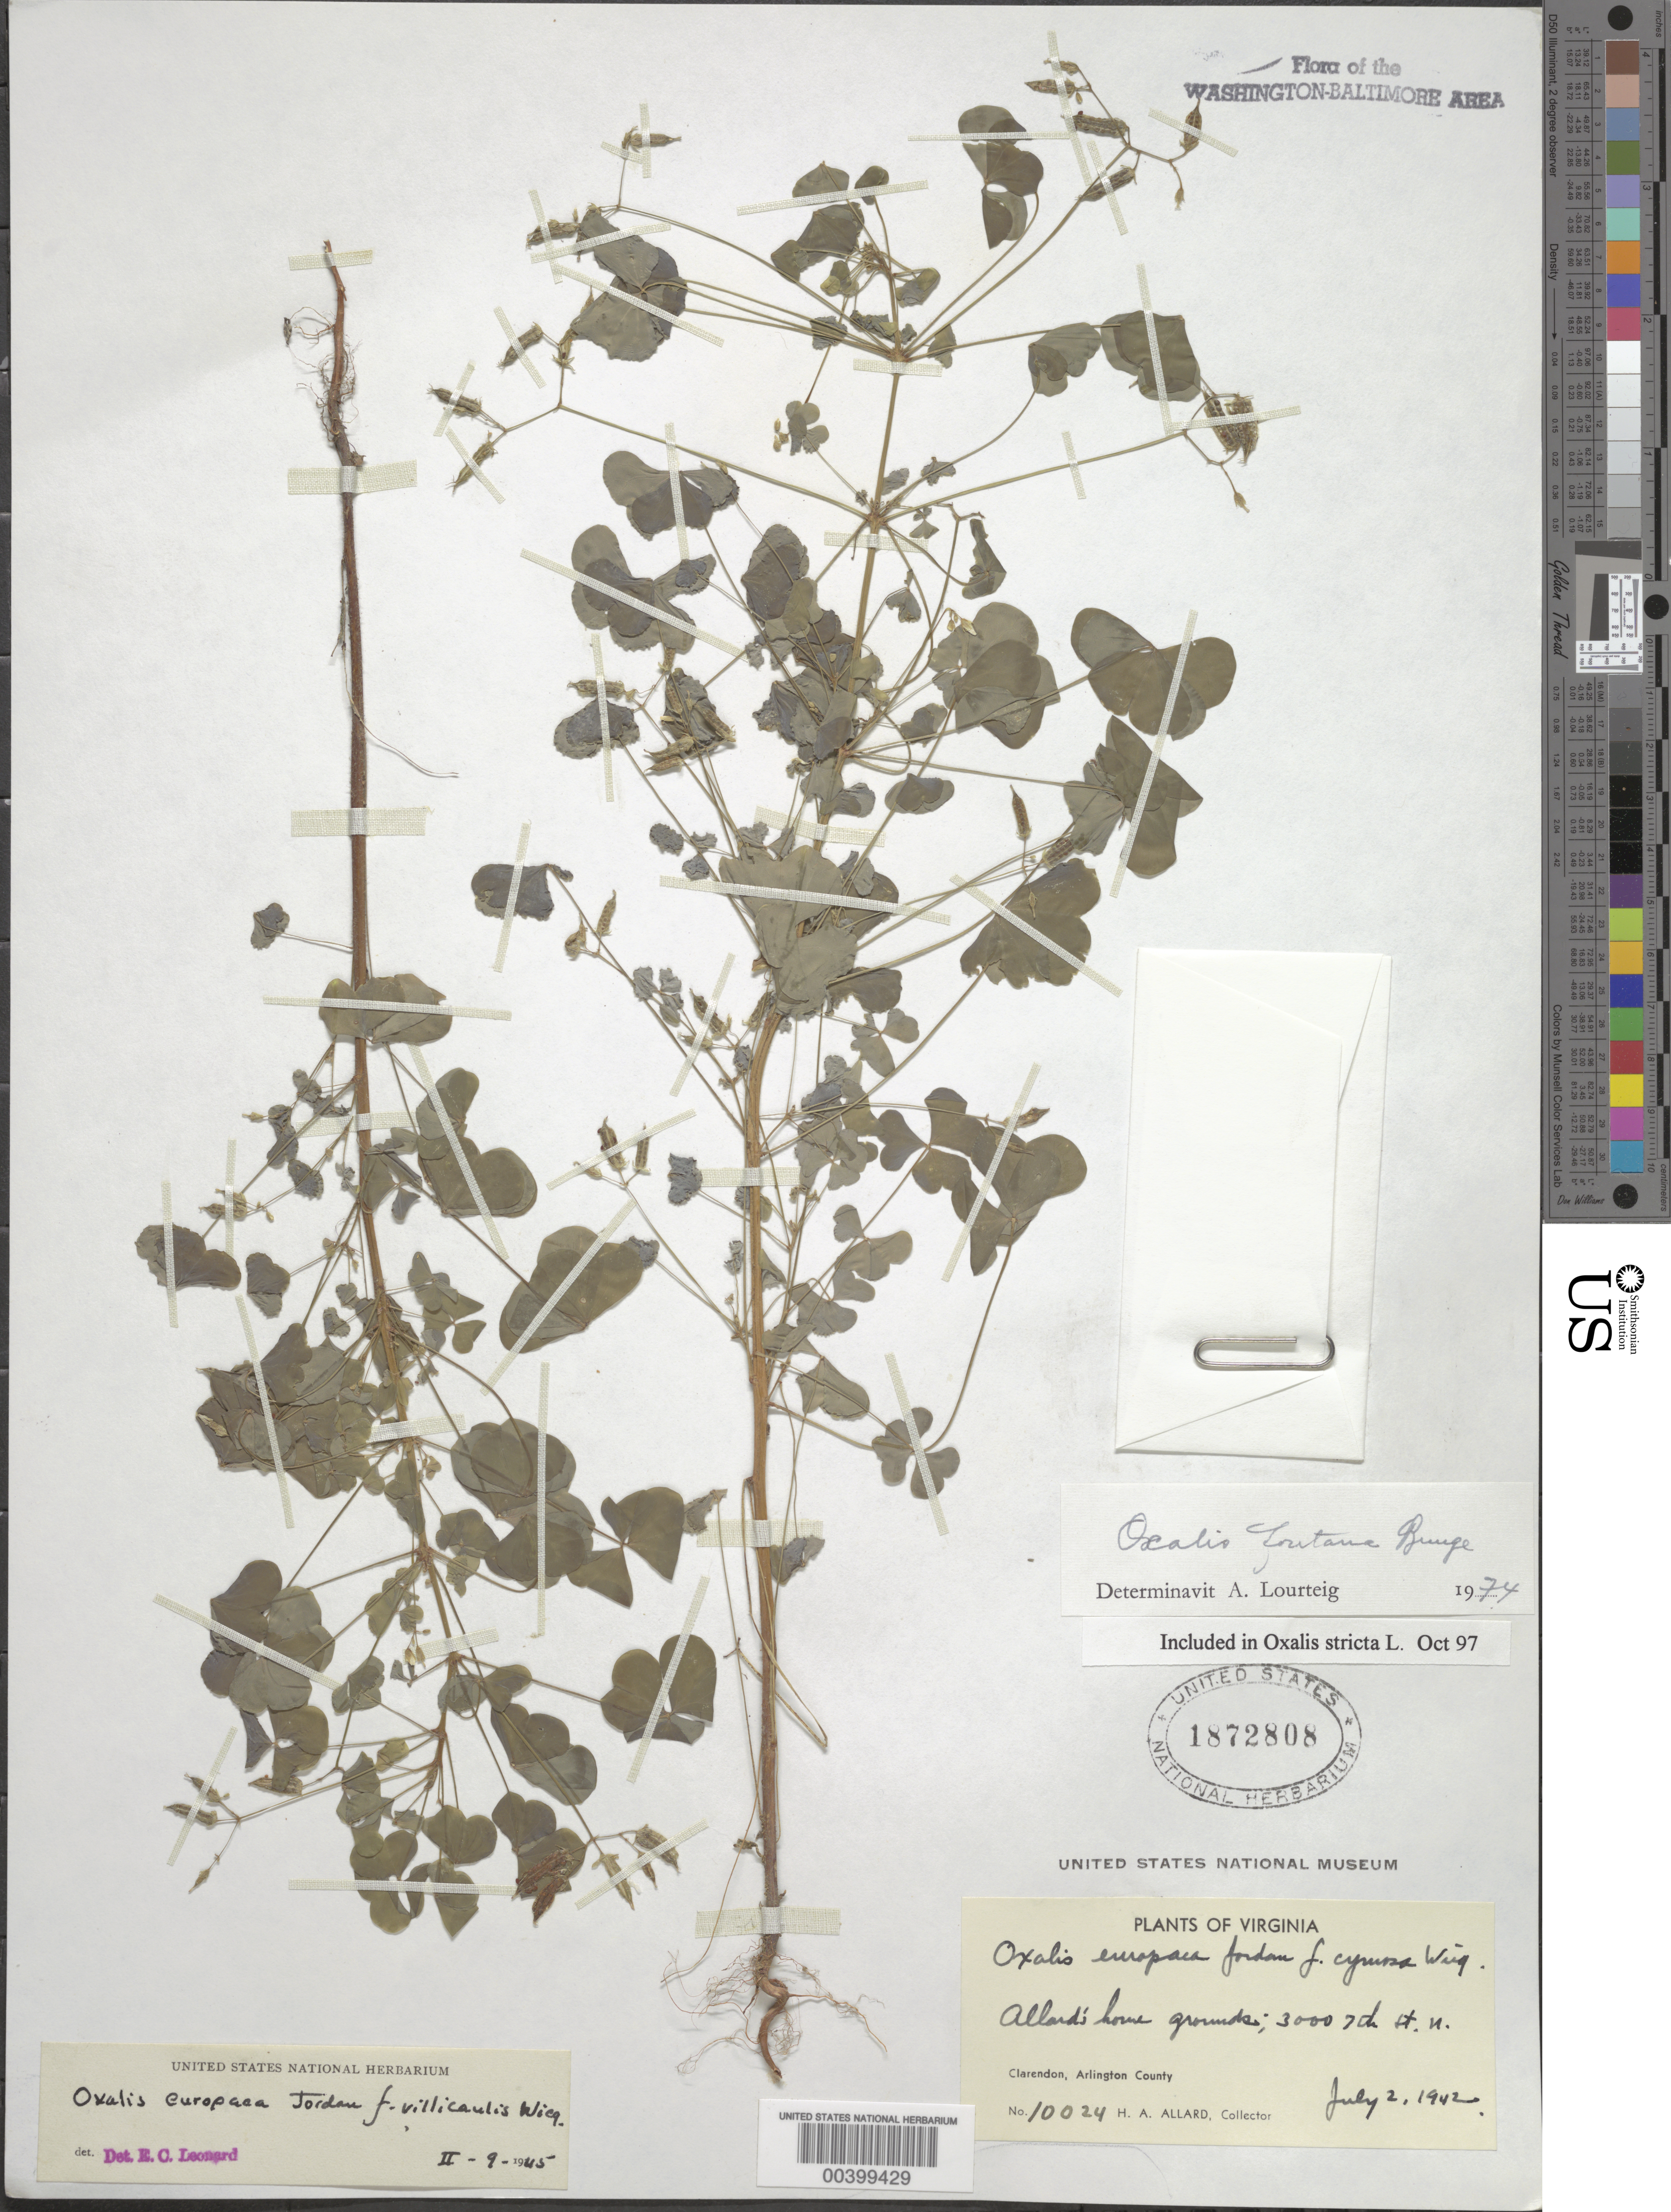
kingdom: Plantae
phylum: Tracheophyta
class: Magnoliopsida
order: Oxalidales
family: Oxalidaceae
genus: Oxalis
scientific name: Oxalis stricta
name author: L.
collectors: H. A. Allard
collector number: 10024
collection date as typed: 02 Jul 1942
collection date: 1942-07-02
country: United States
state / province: Virginia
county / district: Arlington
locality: Allards Yard, Clarendon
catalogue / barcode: US 1872808